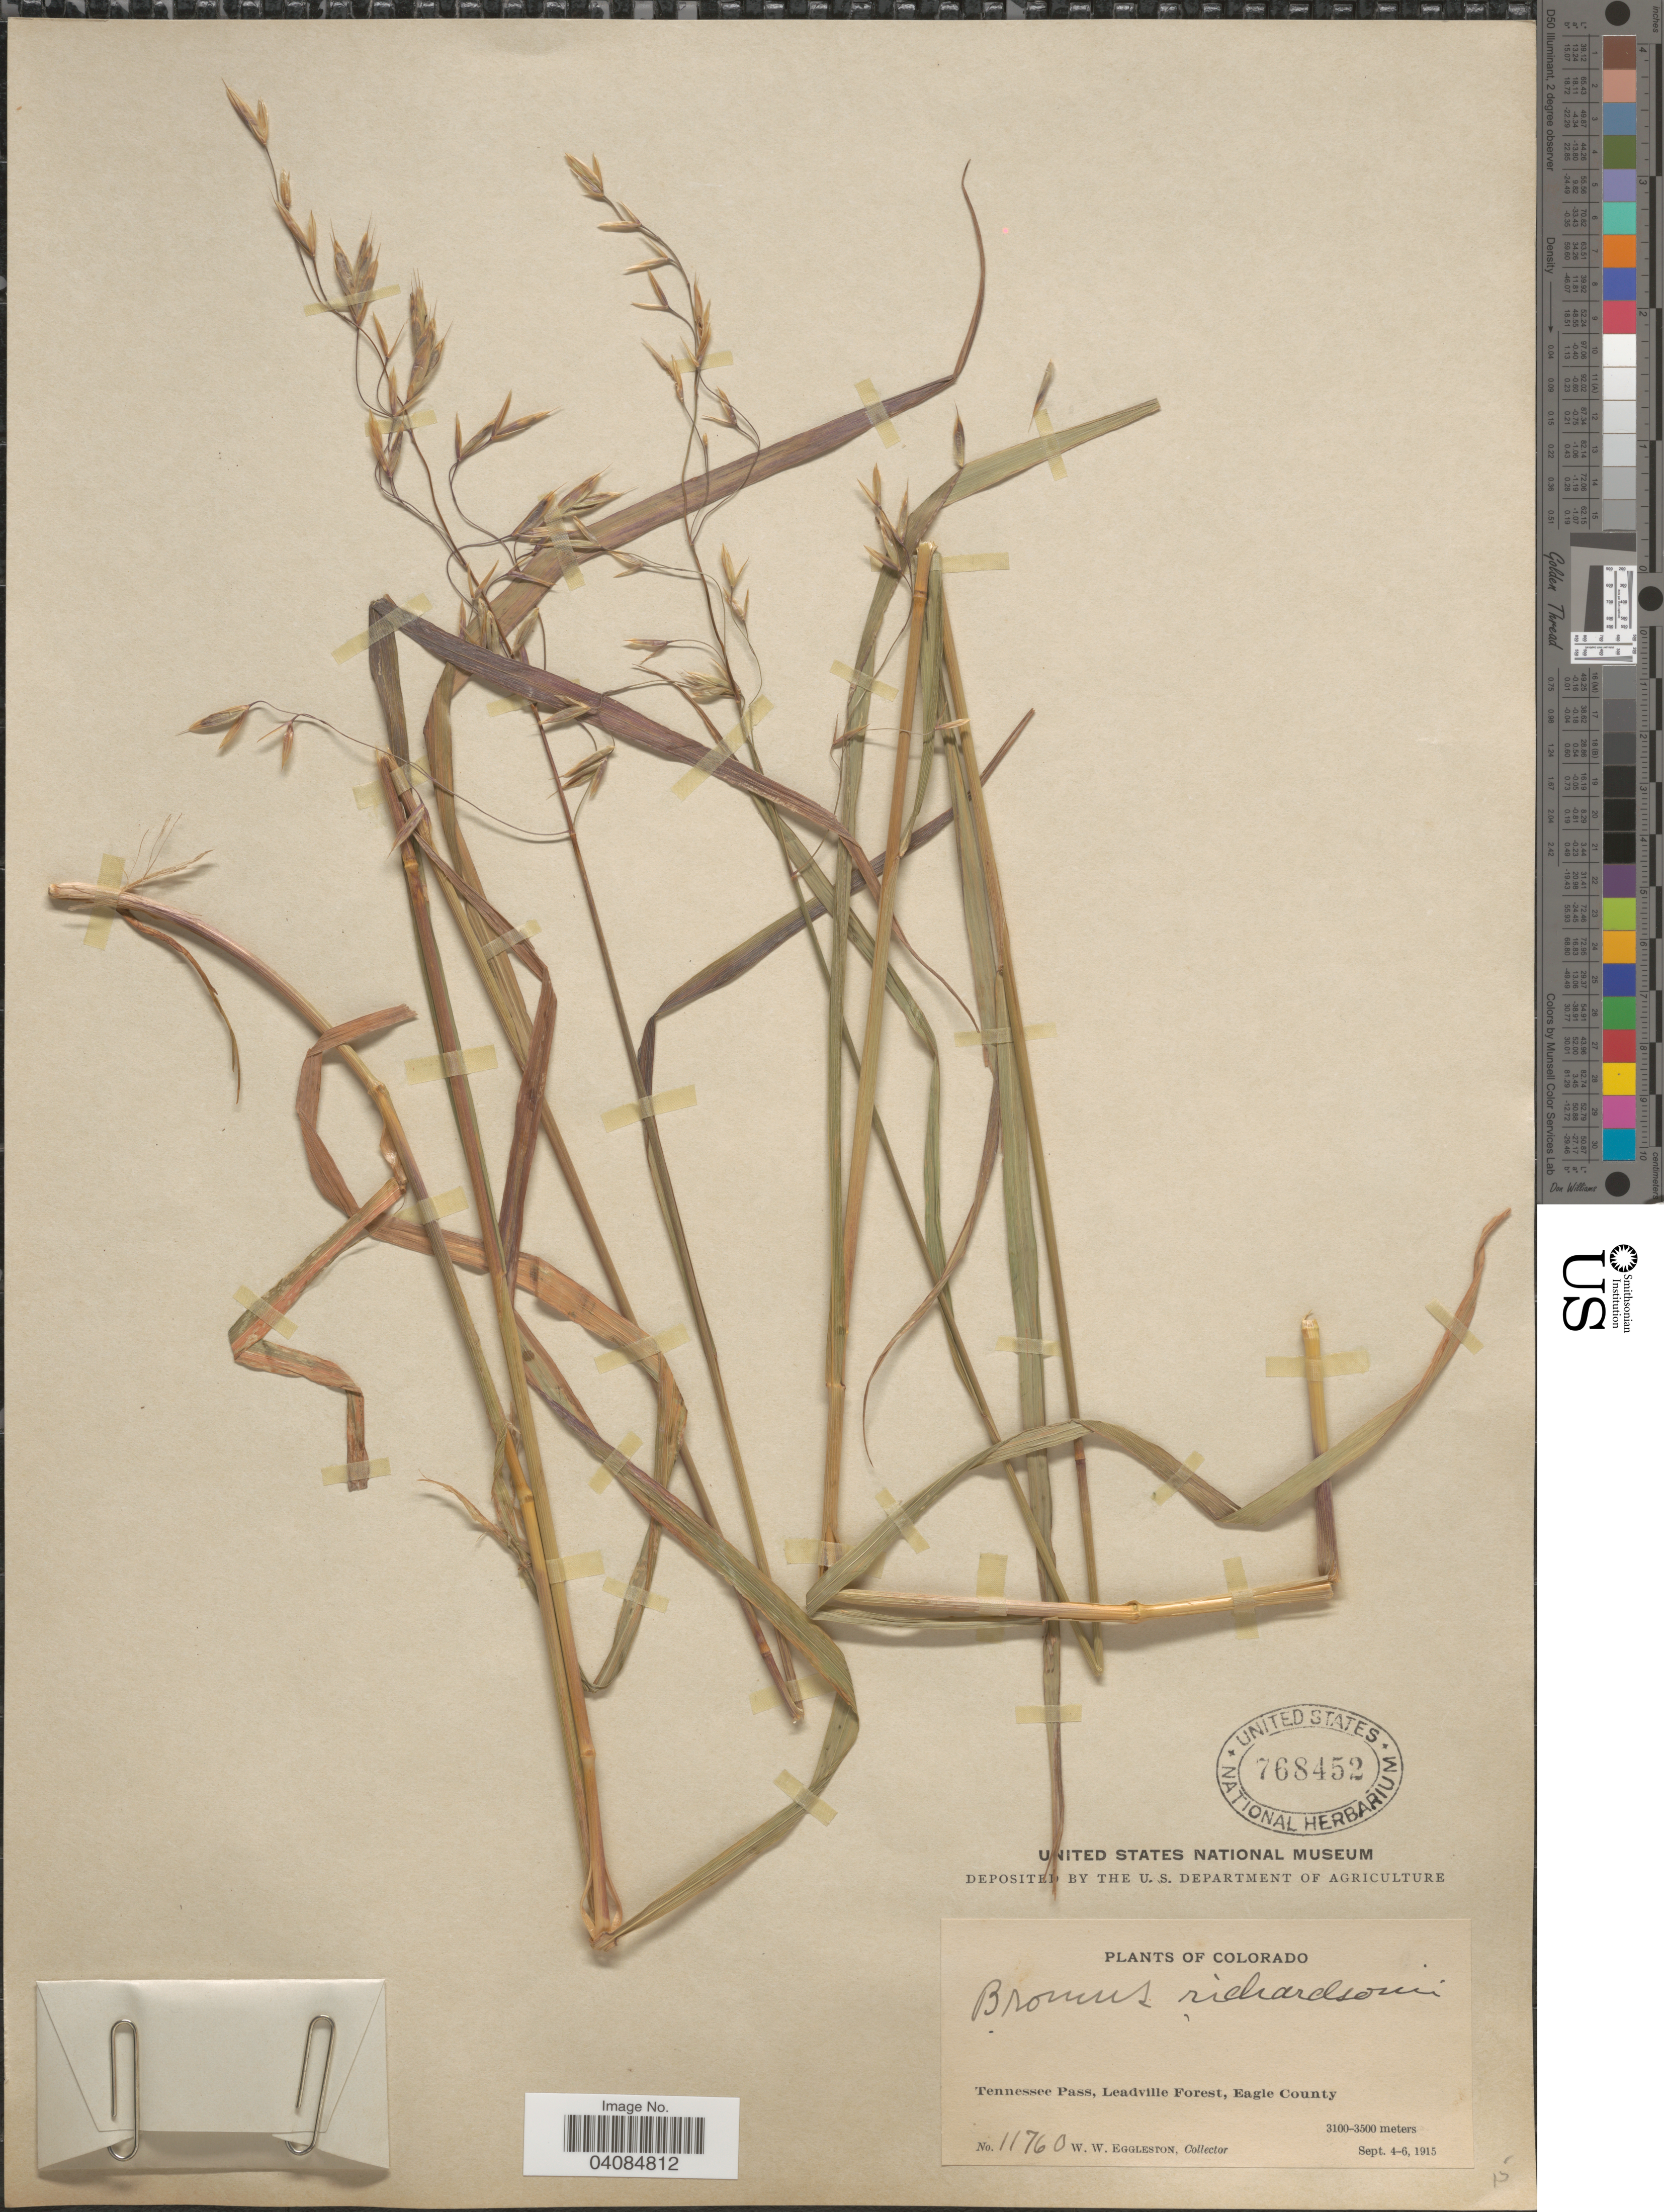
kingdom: Plantae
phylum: Tracheophyta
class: Liliopsida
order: Poales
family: Poaceae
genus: Bromus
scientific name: Bromus richardsonii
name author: Link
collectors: W. W. Eggleston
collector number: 11760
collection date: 1915-09-04/1915-09-06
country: United States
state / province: Colorado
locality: Tennessee Pass, Leadville Forest, Eagle County.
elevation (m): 3100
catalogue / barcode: US 768452